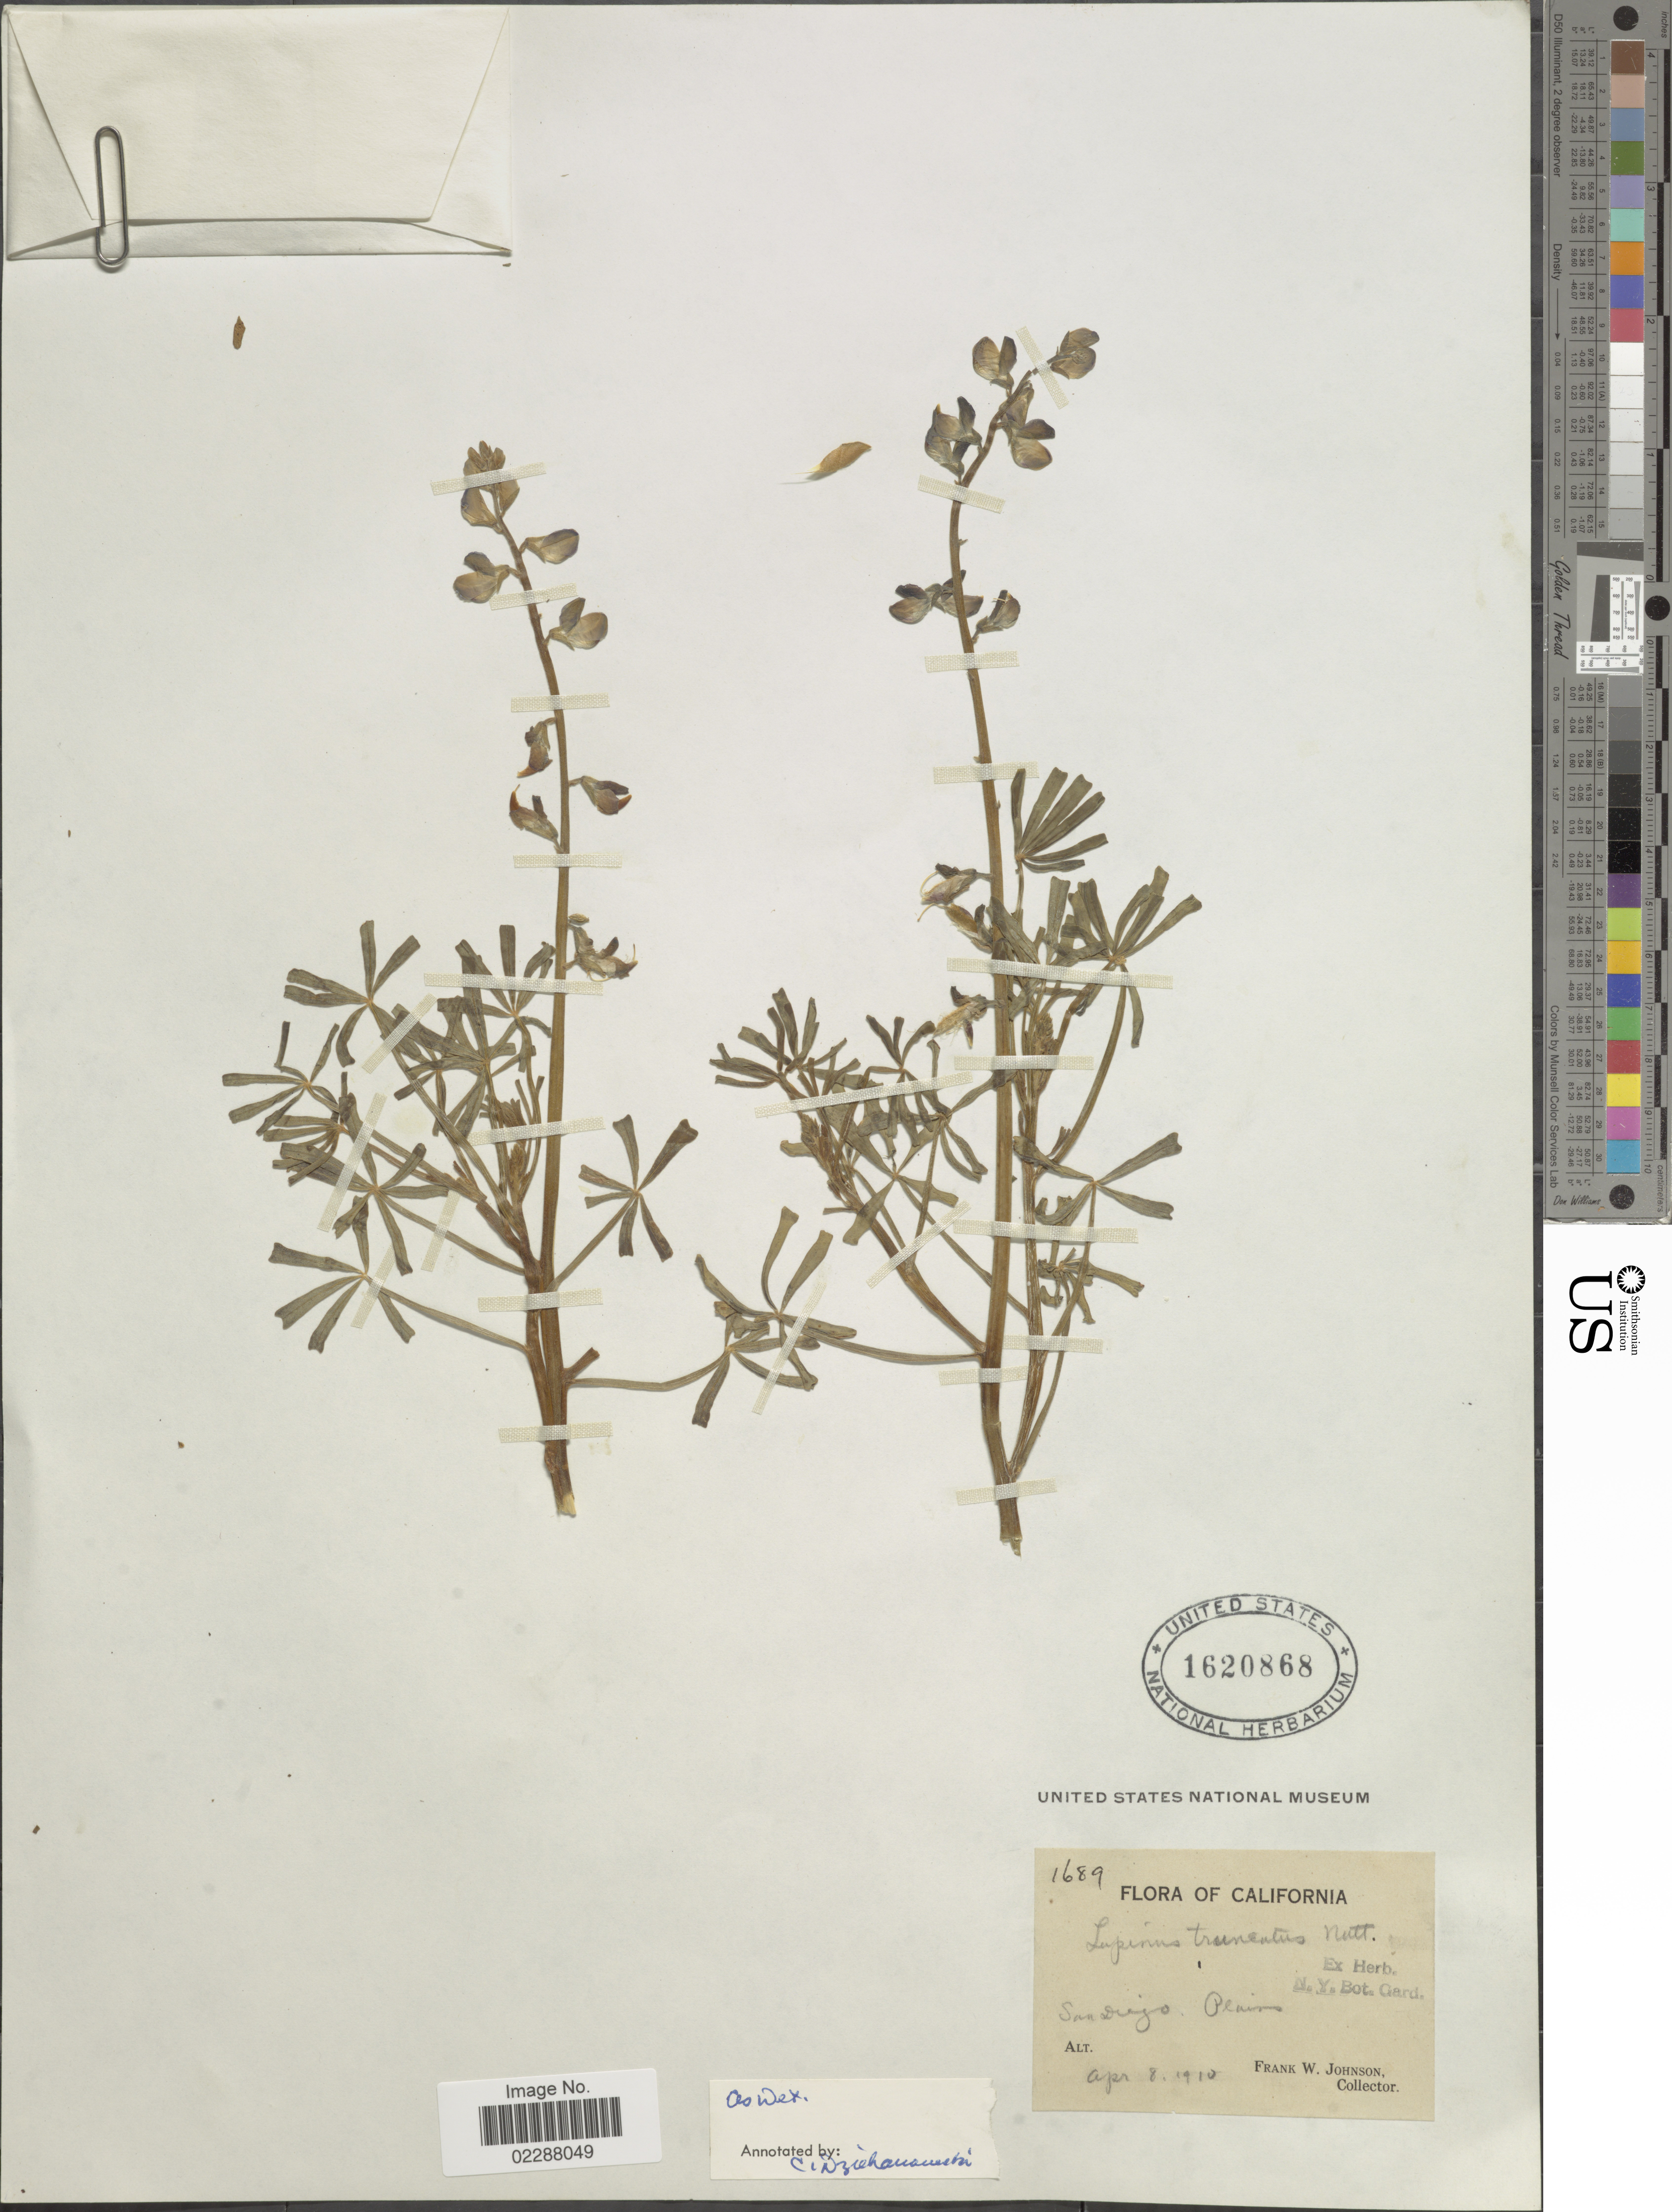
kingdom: Plantae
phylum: Tracheophyta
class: Magnoliopsida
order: Fabales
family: Fabaceae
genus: Lupinus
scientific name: Lupinus truncatus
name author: Nutt. ex Hook. & Arn.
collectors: F. W. Johnson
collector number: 1689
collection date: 1910-04-08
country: United States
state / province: California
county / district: San Diego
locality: San Diego., Plains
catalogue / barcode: US 1620868